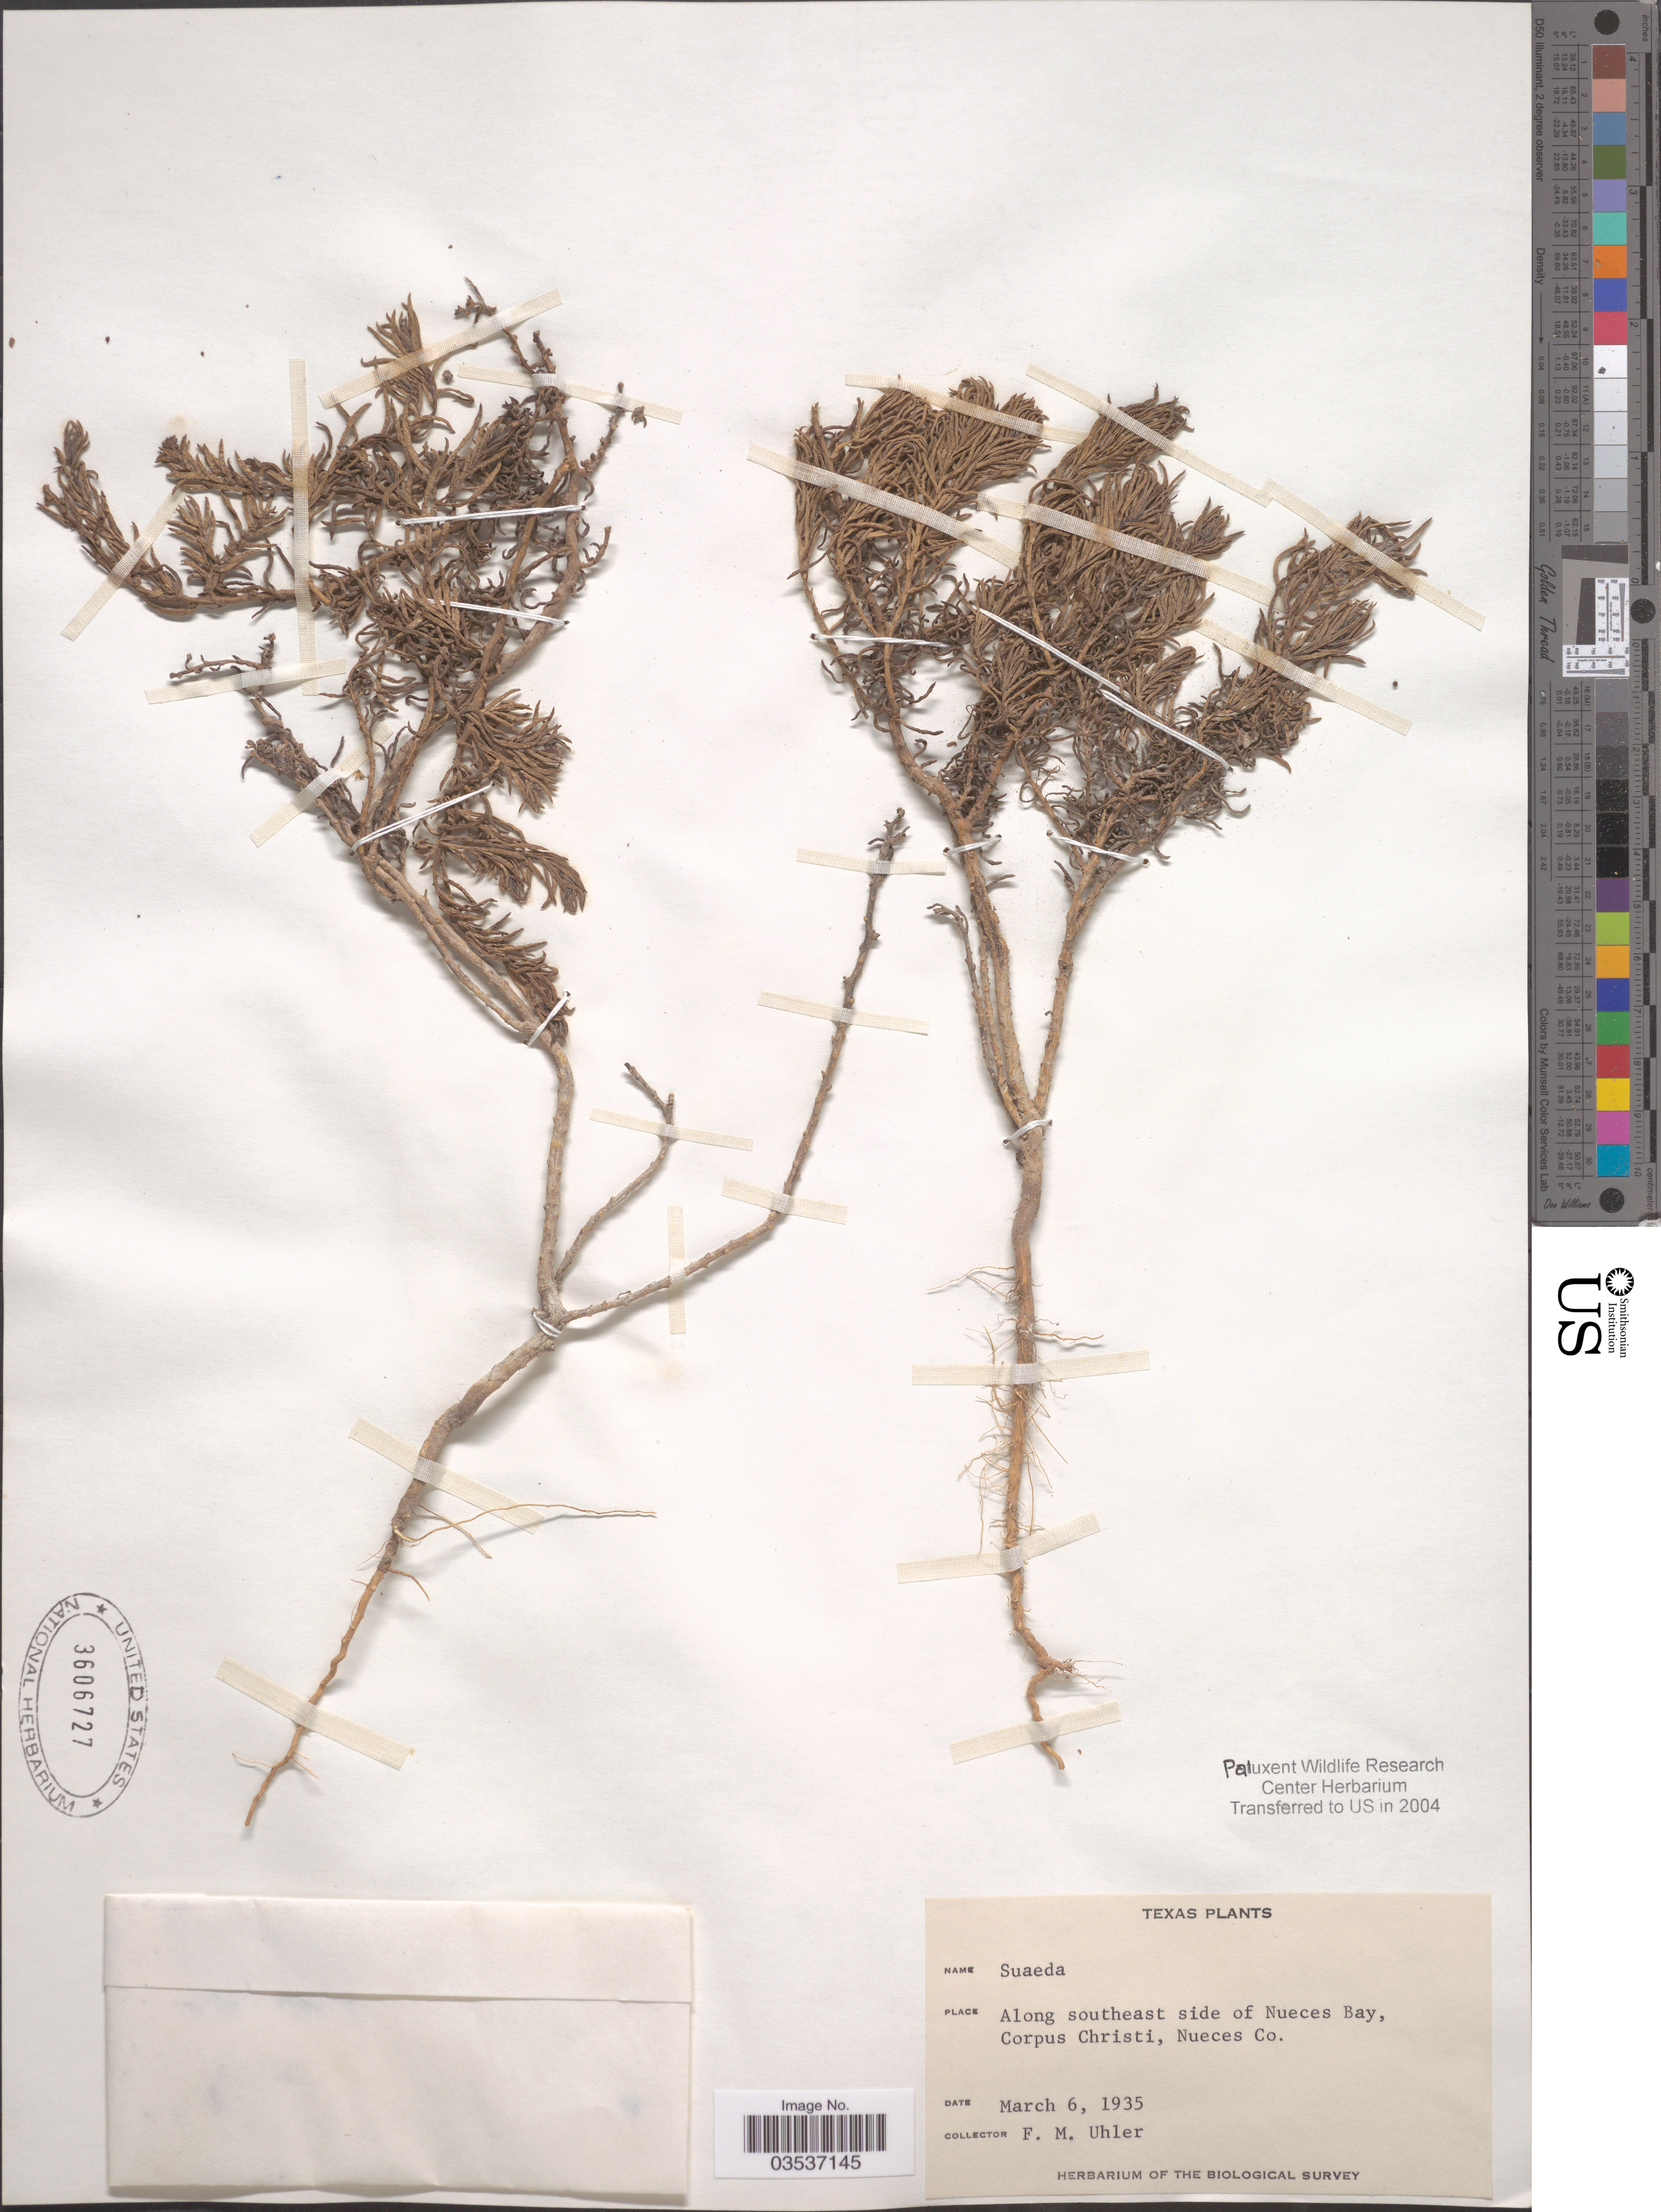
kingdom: Plantae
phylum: Tracheophyta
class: Magnoliopsida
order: Caryophyllales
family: Amaranthaceae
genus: Suaeda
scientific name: Suaeda sp.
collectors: F. M. Uhler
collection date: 1935-03-06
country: United States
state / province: Texas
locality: Along southeast side of Nueces Bay, Corpus Christi, Neuces Co.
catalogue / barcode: US 3606727